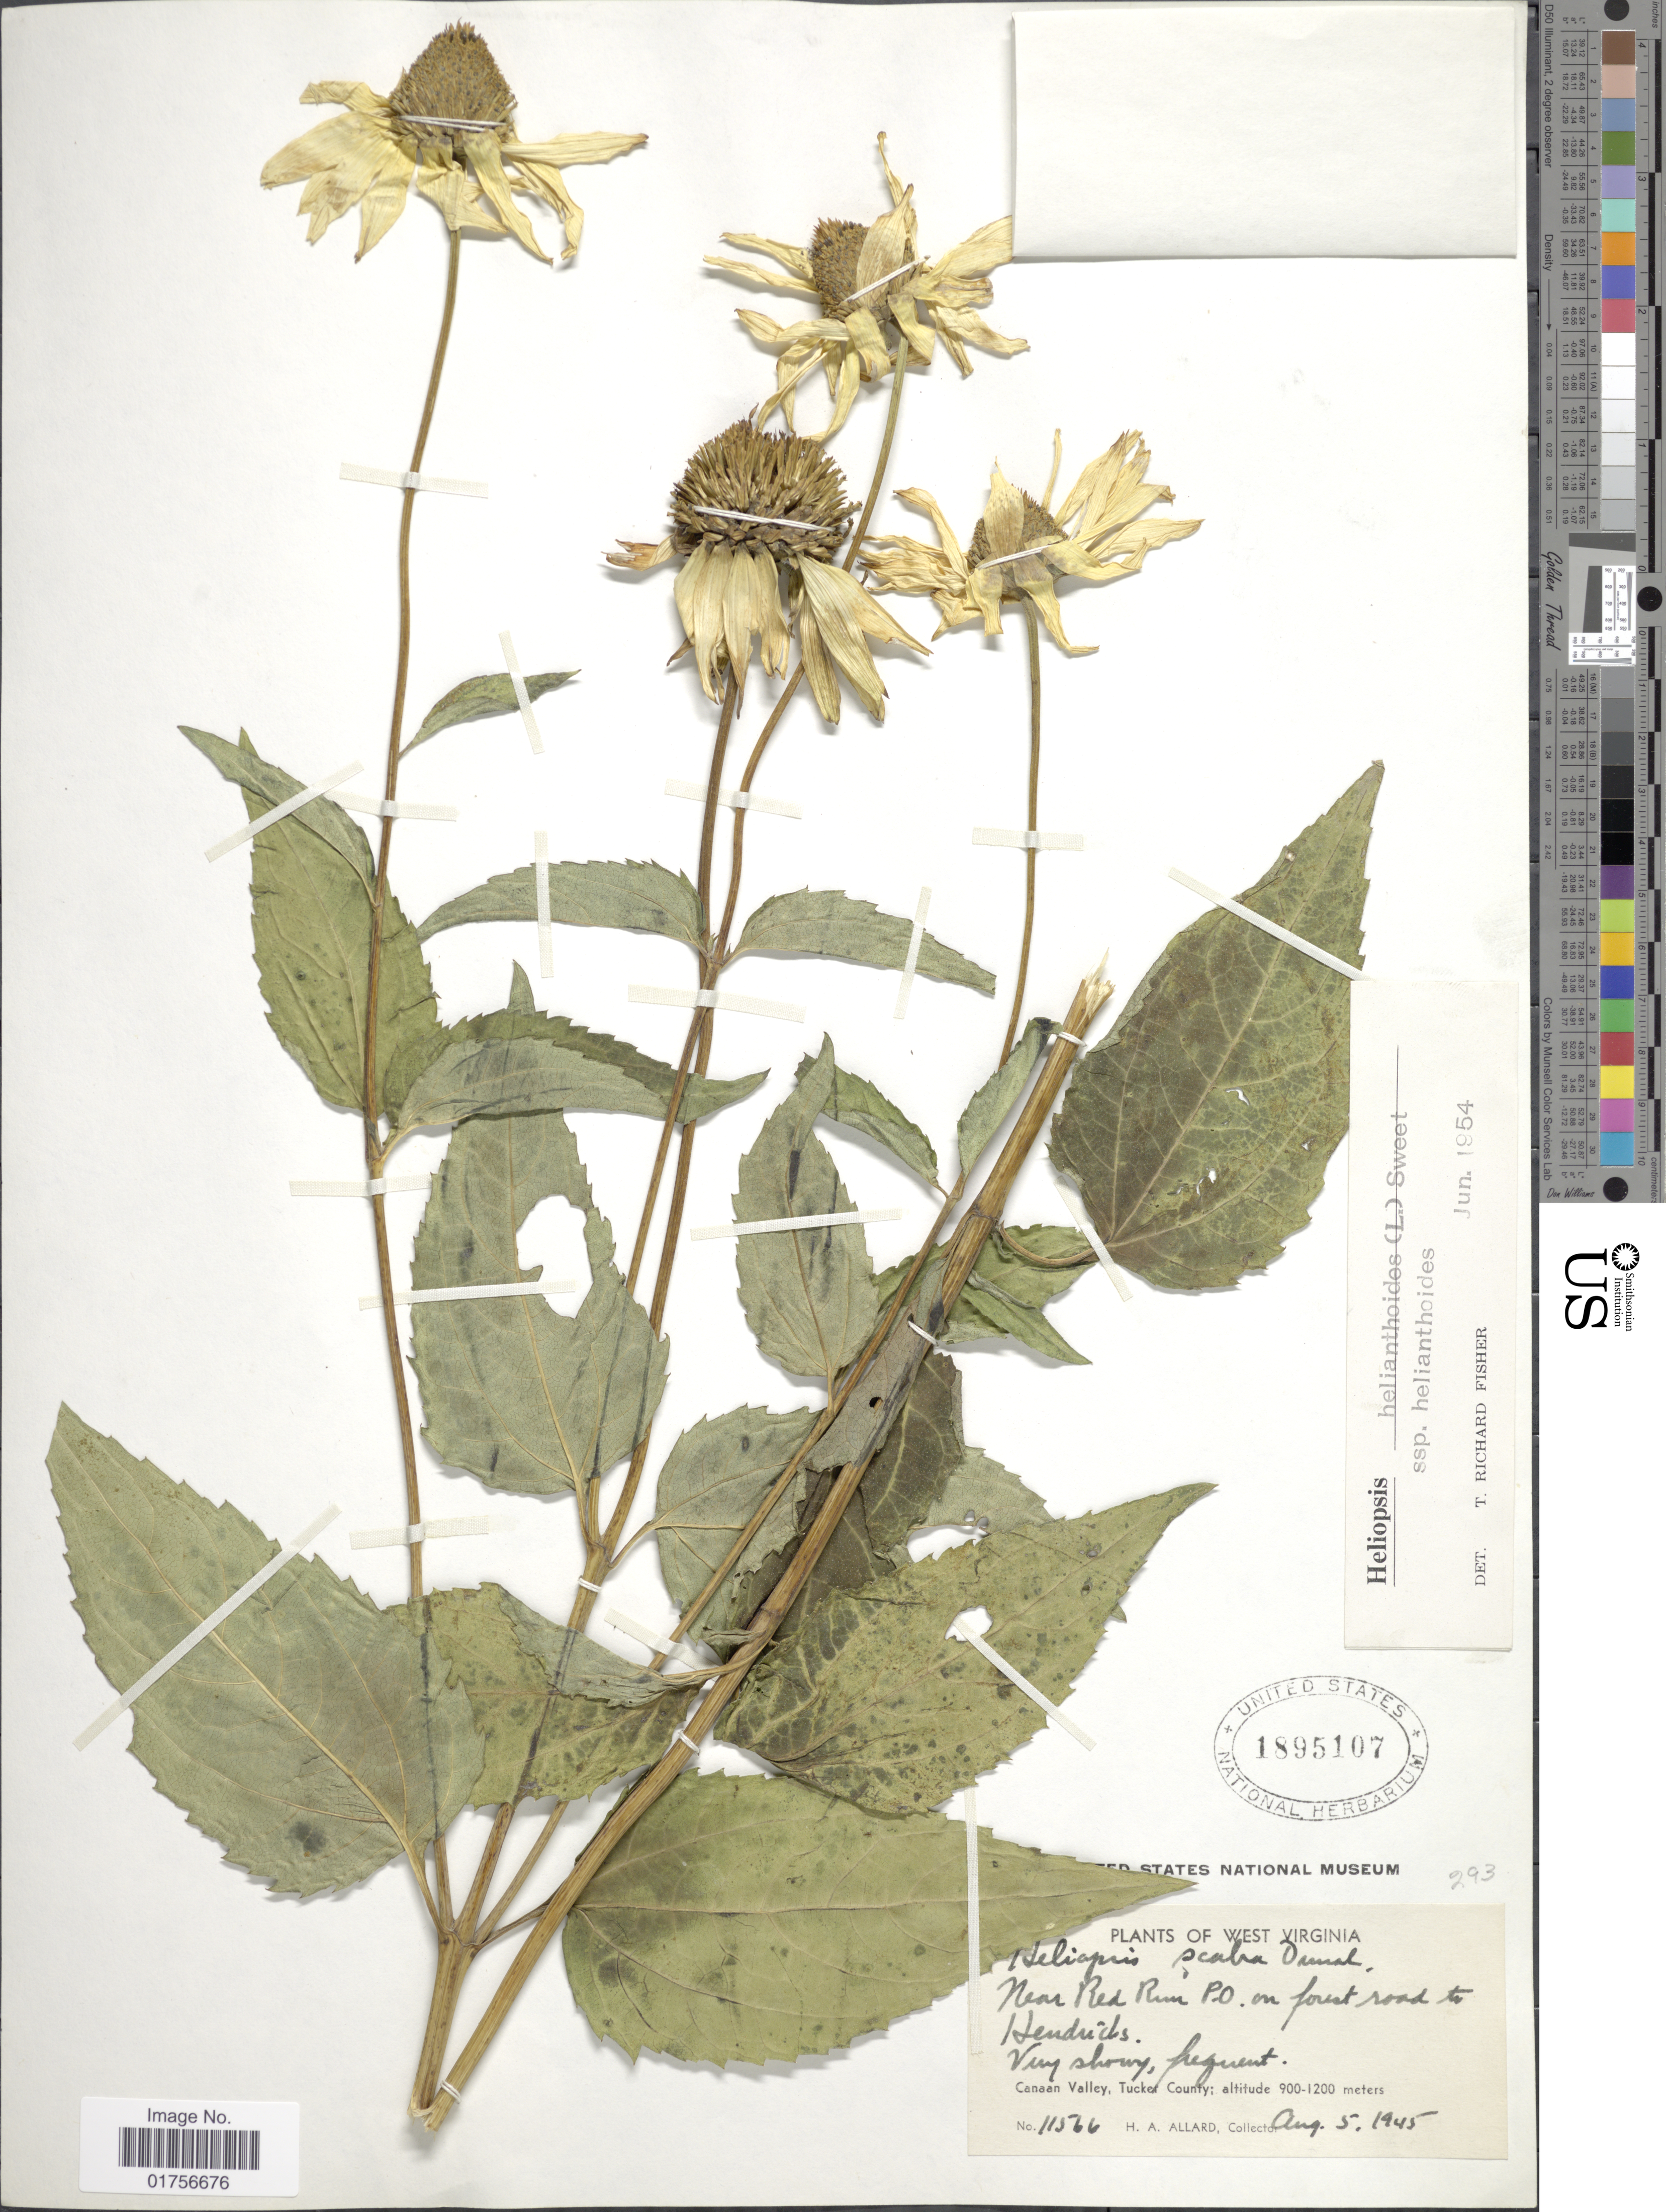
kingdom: Plantae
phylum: Tracheophyta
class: Magnoliopsida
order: Asterales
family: Asteraceae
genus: Heliopsis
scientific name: Heliopsis helianthoides subsp. helianthoides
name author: (L.) Sweet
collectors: H. A. Allard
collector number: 11566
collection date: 1945-08-05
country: United States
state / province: West Virginia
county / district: Tucker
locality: Near Red Rum P. O. on forest road to Hendricks, Cannan Valley, Tucker County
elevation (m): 900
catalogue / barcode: US 1895107